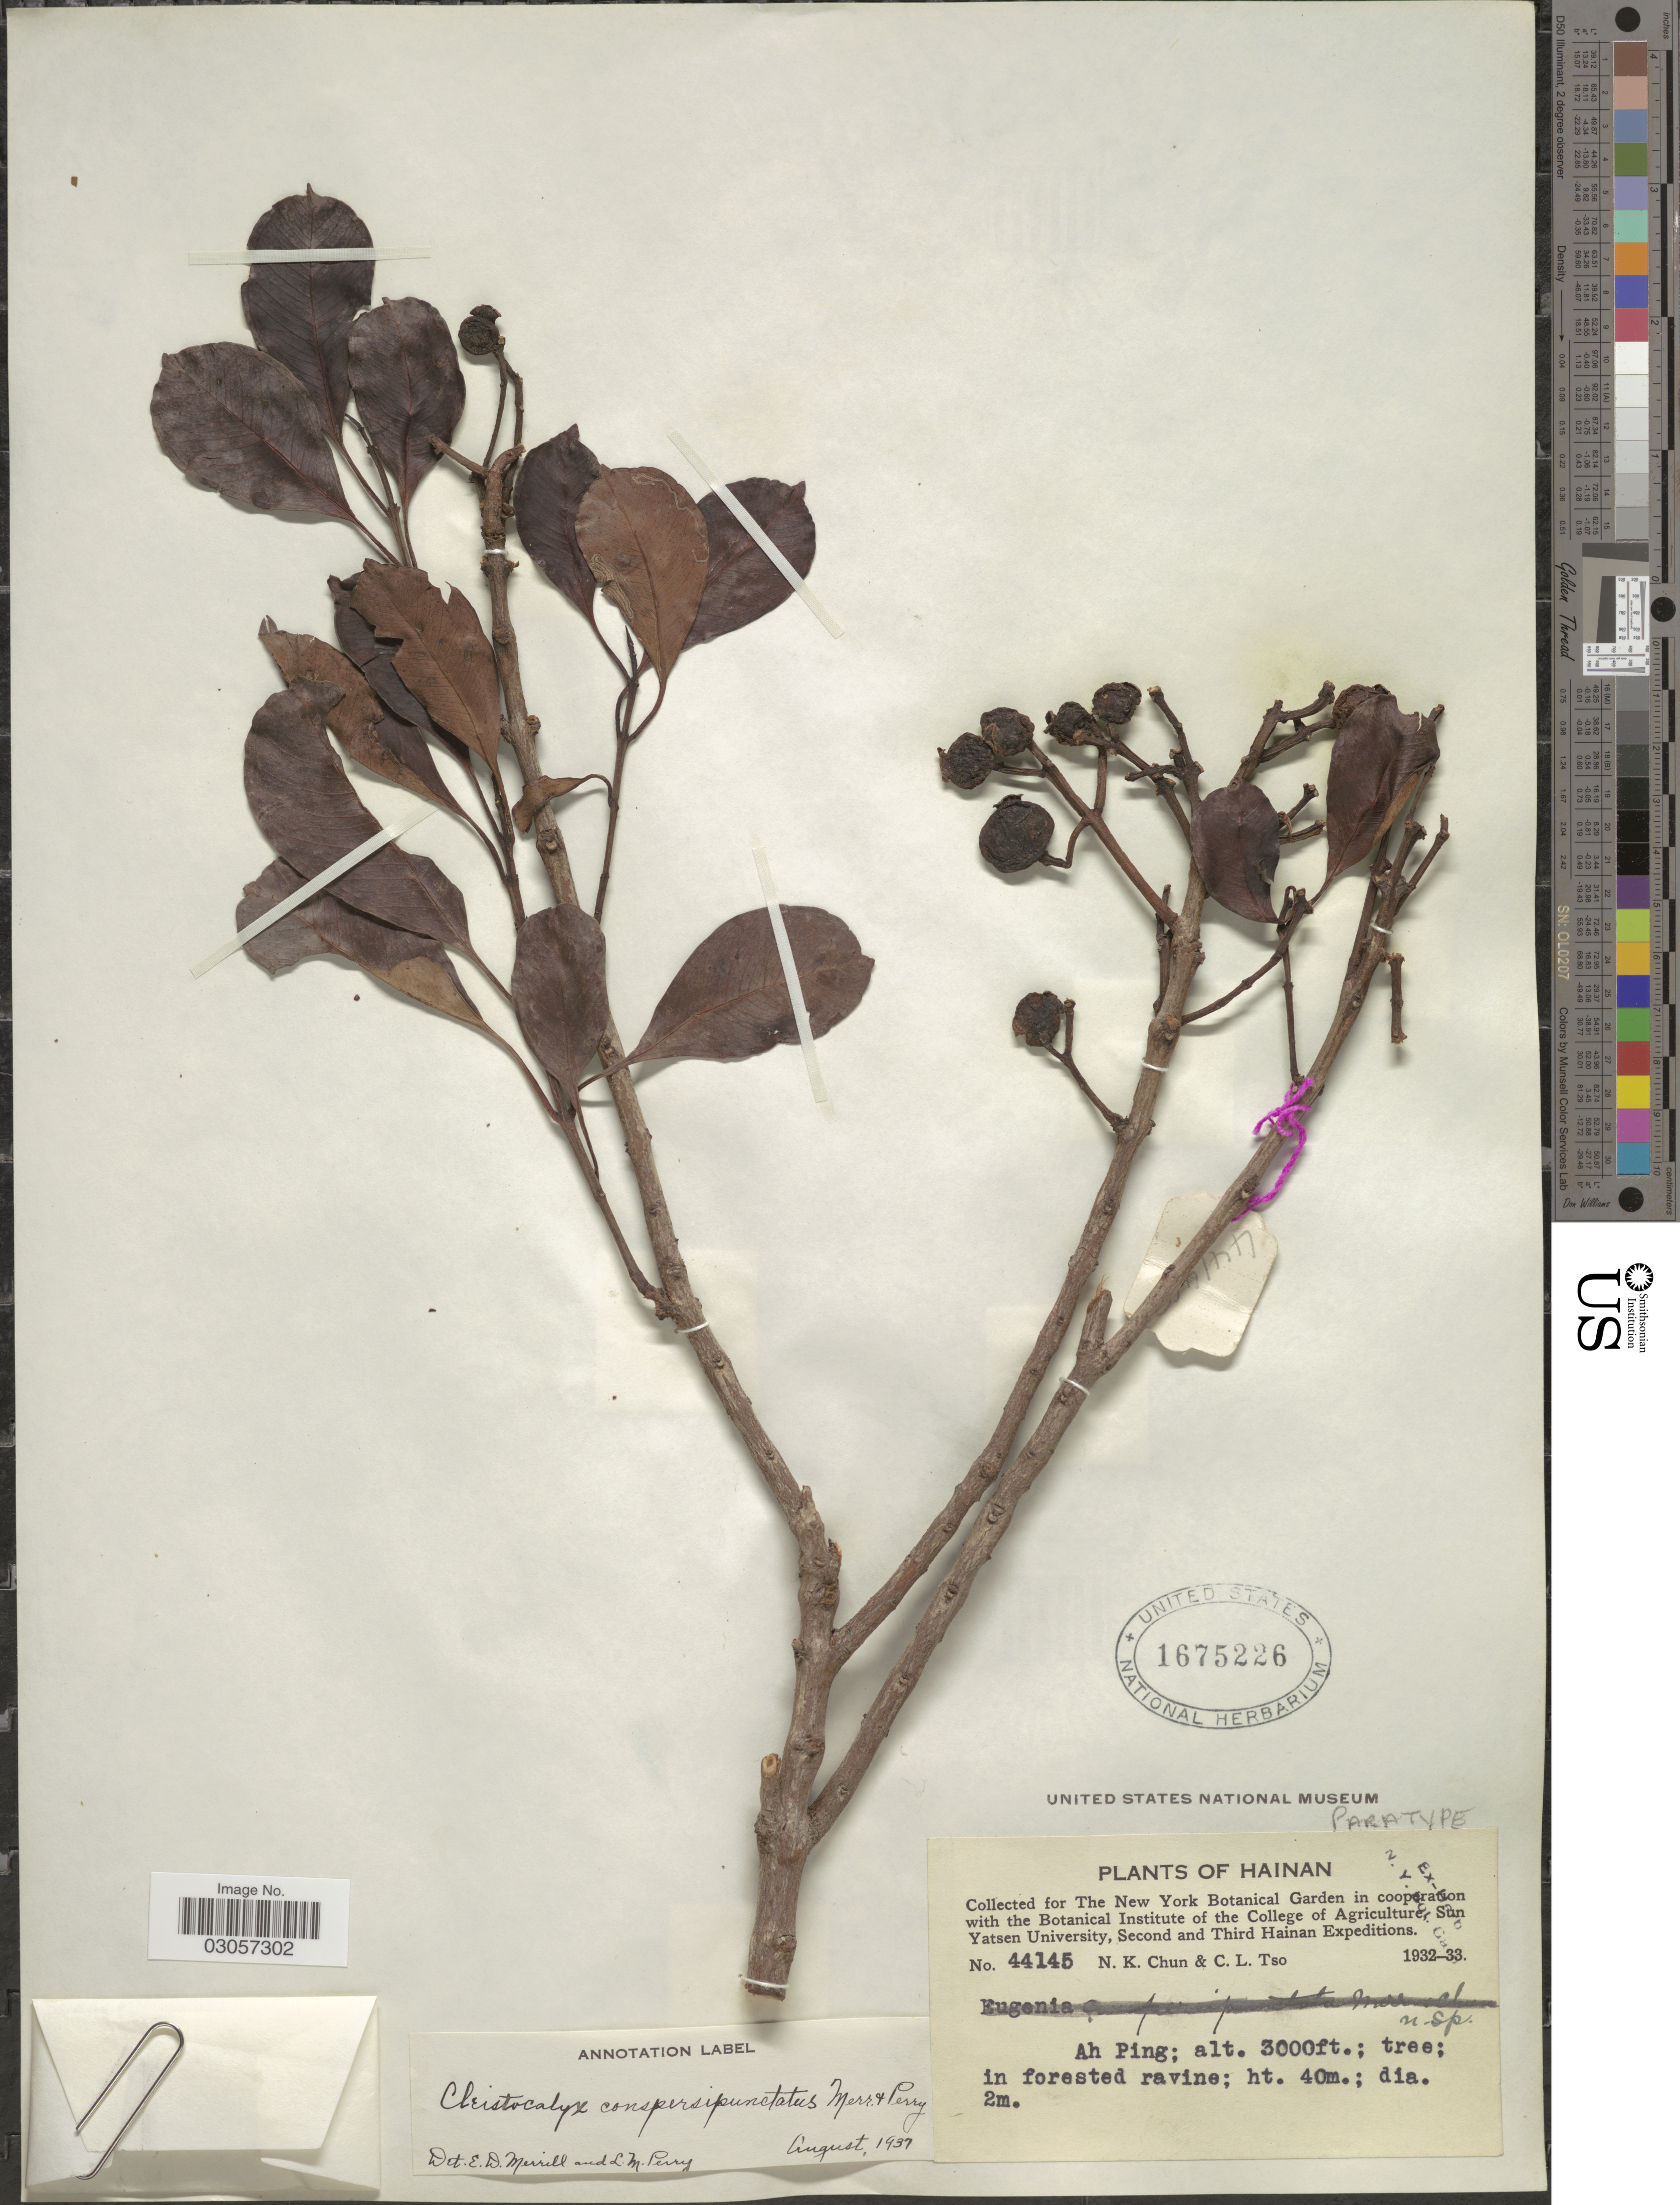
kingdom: Plantae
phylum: Tracheophyta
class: Magnoliopsida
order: Myrtales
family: Myrtaceae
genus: Syzygium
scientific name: Syzygium conspersipunctatum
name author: (Merr. & L.M. Perry) Craven & Biffin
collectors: N. K. Chun & C. Tso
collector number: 44145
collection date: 1932/1933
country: China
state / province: Hainan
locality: Ah Ping.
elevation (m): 914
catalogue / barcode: US 1675226